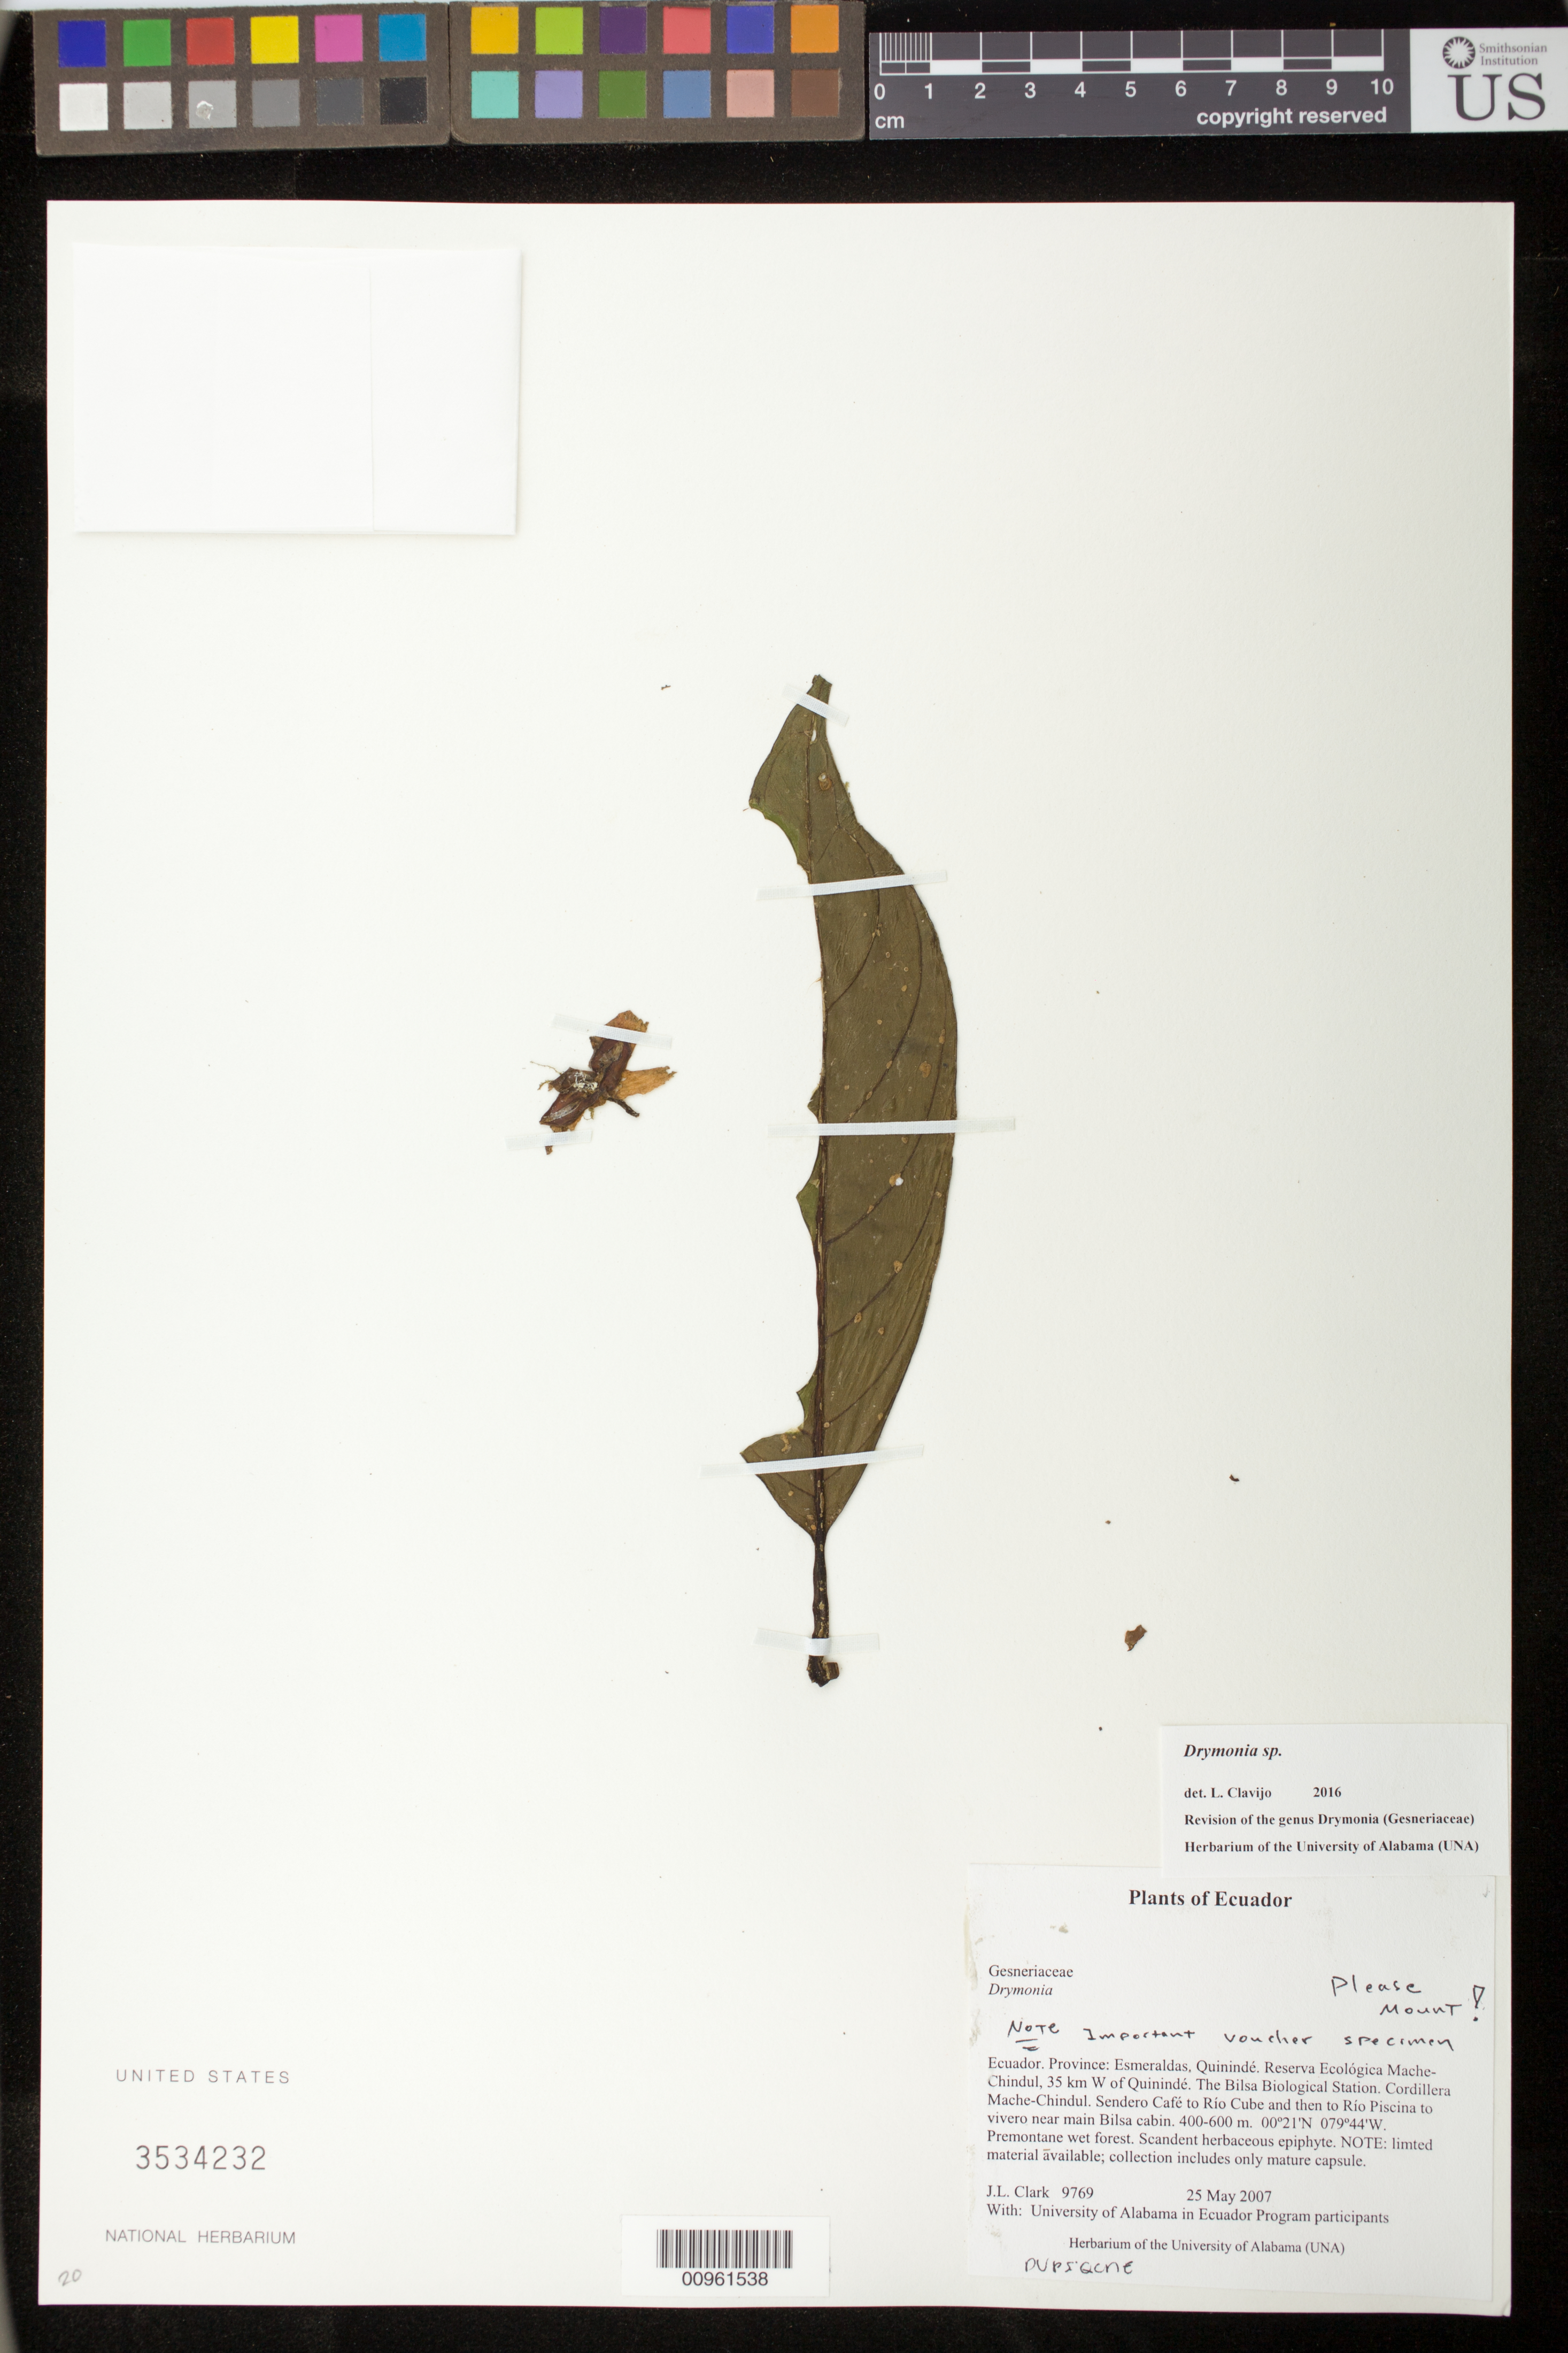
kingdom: Plantae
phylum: Tracheophyta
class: Magnoliopsida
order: Lamiales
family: Gesneriaceae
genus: Drymonia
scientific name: Drymonia sp.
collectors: J. L. Clark & University of Alabama in Ecuador Program participants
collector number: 9769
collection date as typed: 25 May 2007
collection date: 2007-05-25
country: Ecuador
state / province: Esmeraldas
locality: Quinindé. Reserva Ecológica Mache-Chindul, 35 km W of Quinindé. The Bilsa Biological Station. Cordillera Mache-Chindul. Sendero Café to Río Cube and then to Río Piscina to vivero near main Bilsa cabin.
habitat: Premontane wet forest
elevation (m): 400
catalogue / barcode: US 3534232